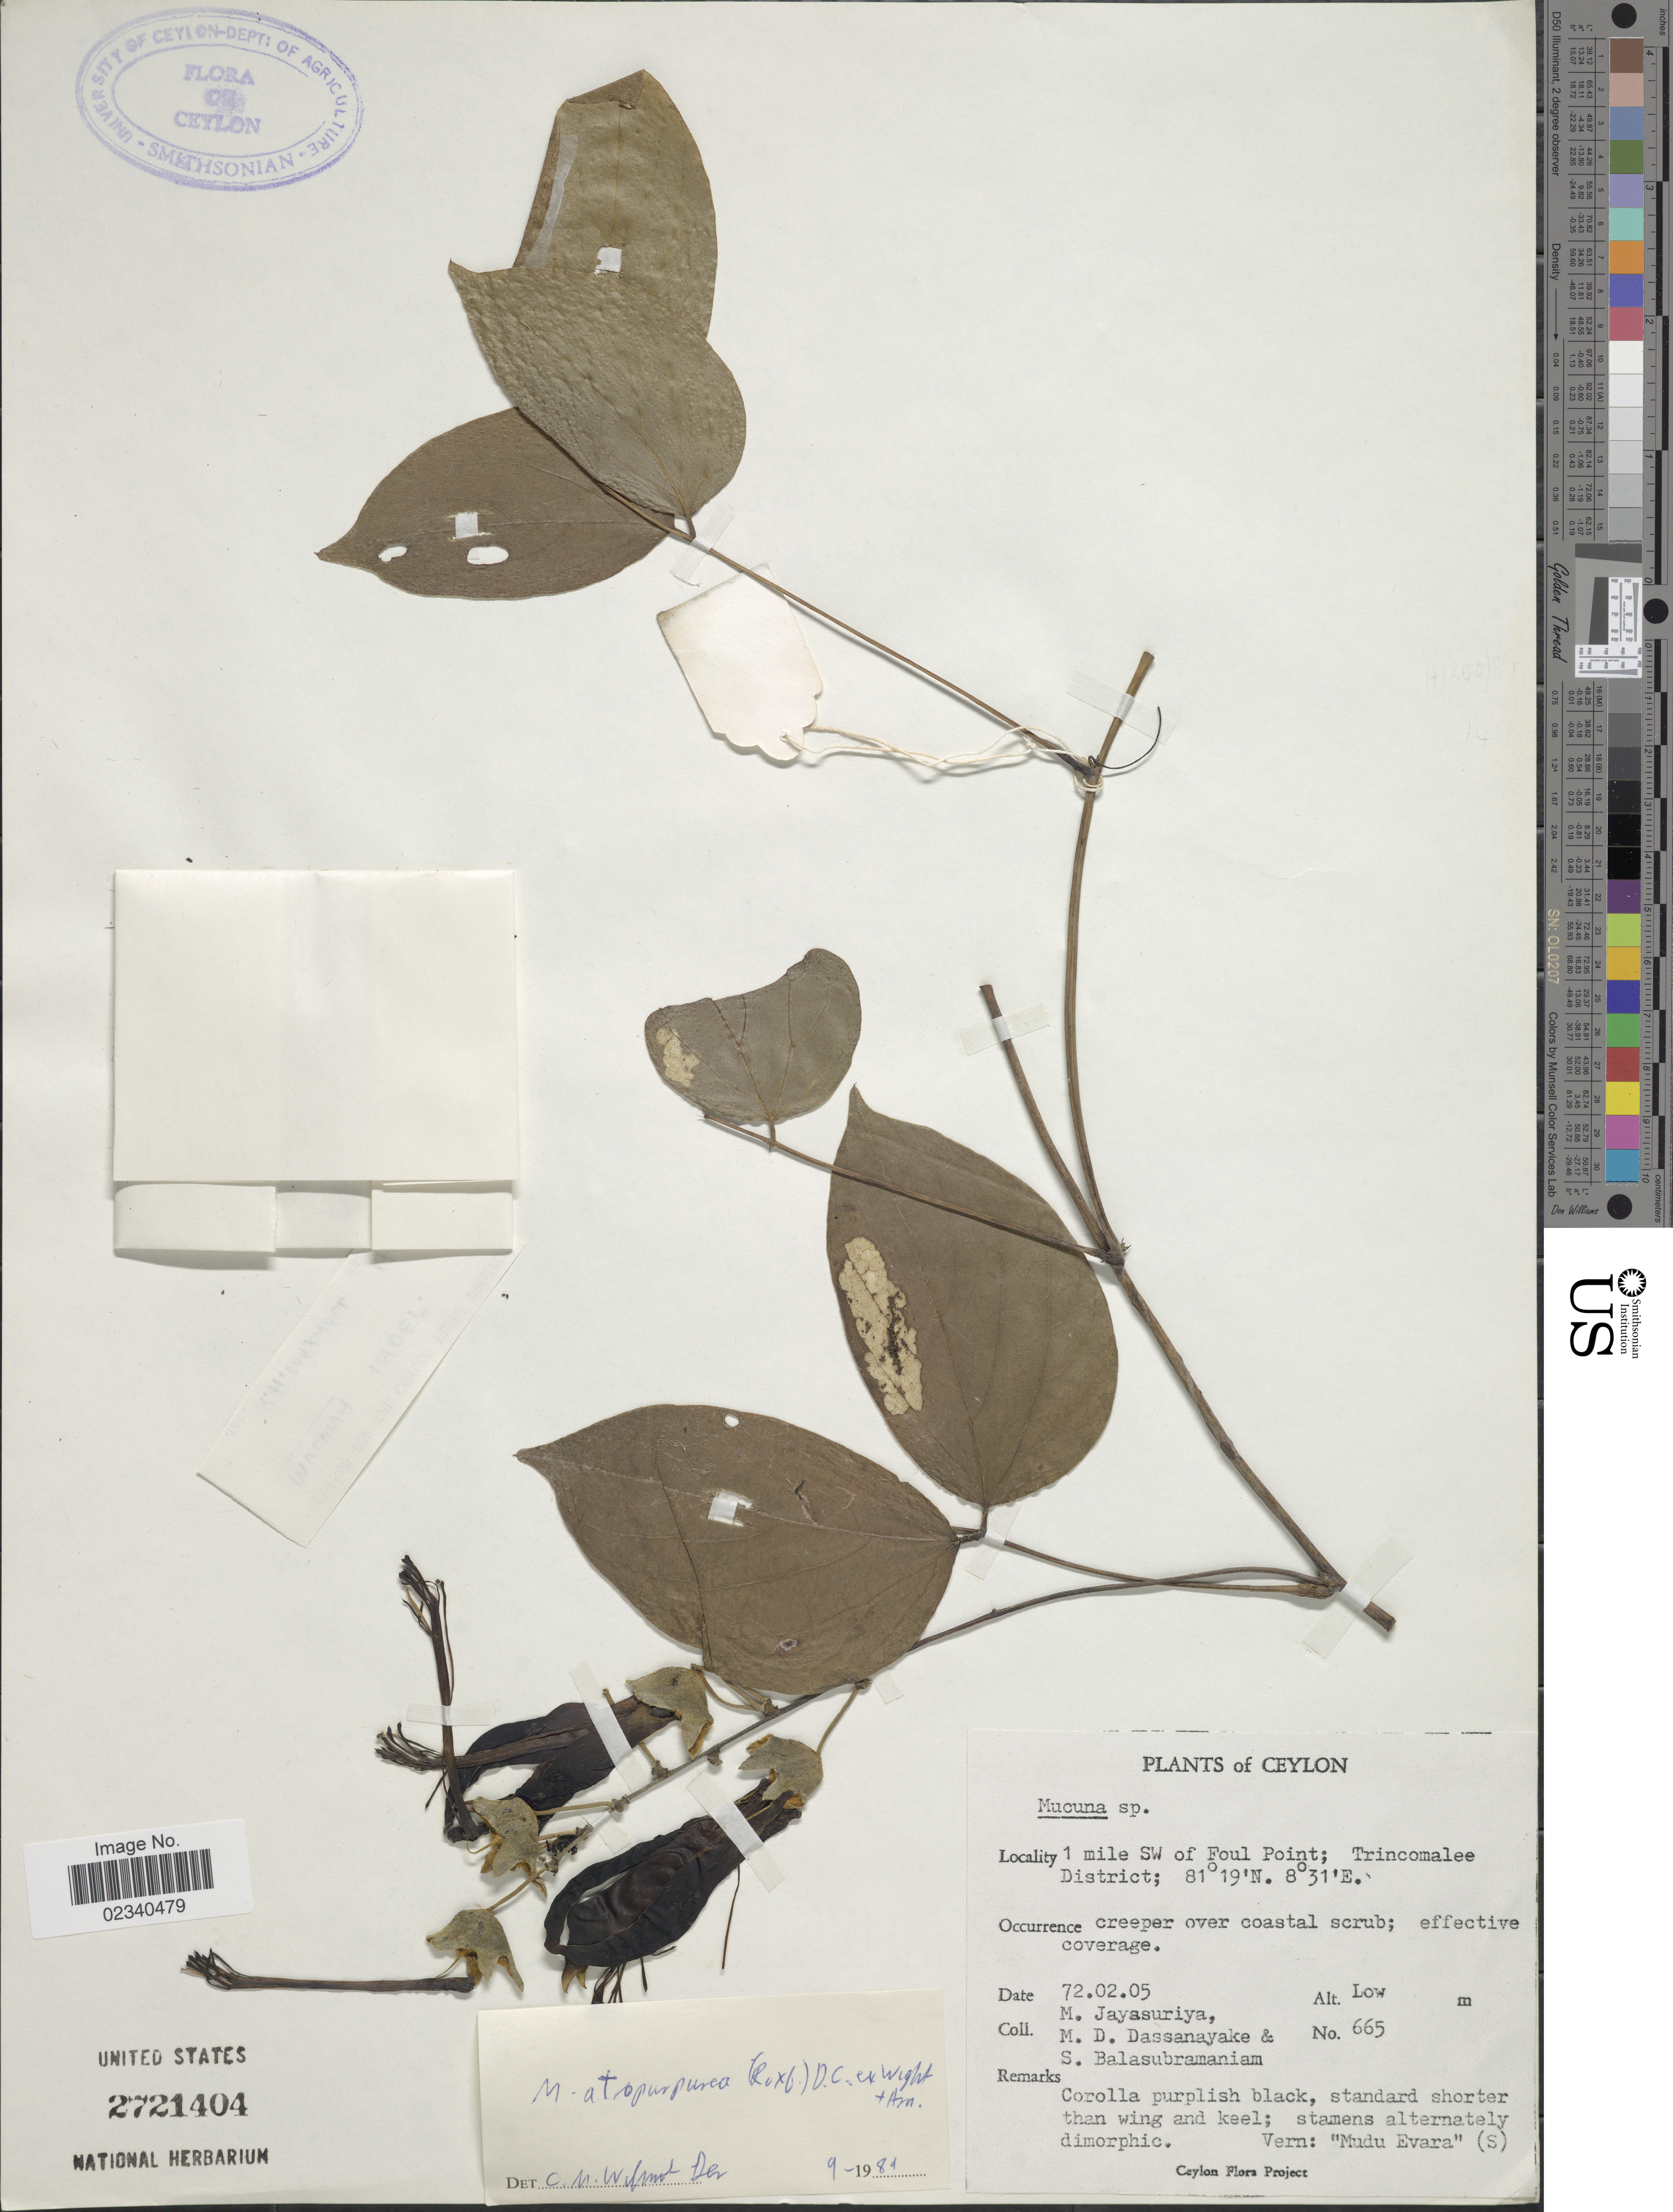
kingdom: Plantae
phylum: Tracheophyta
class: Magnoliopsida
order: Fabales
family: Fabaceae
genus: Mucuna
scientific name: Mucuna atropurpurea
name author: (Roxb.) DC.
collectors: A. H. Jayasuriya, M. D. Dassanayake & S. Balasubramaniam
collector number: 665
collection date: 1972-02-05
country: Sri Lanka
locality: Ceylon. 1 mile SW of Foul Point; Trincomalee District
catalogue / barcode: US 2721404